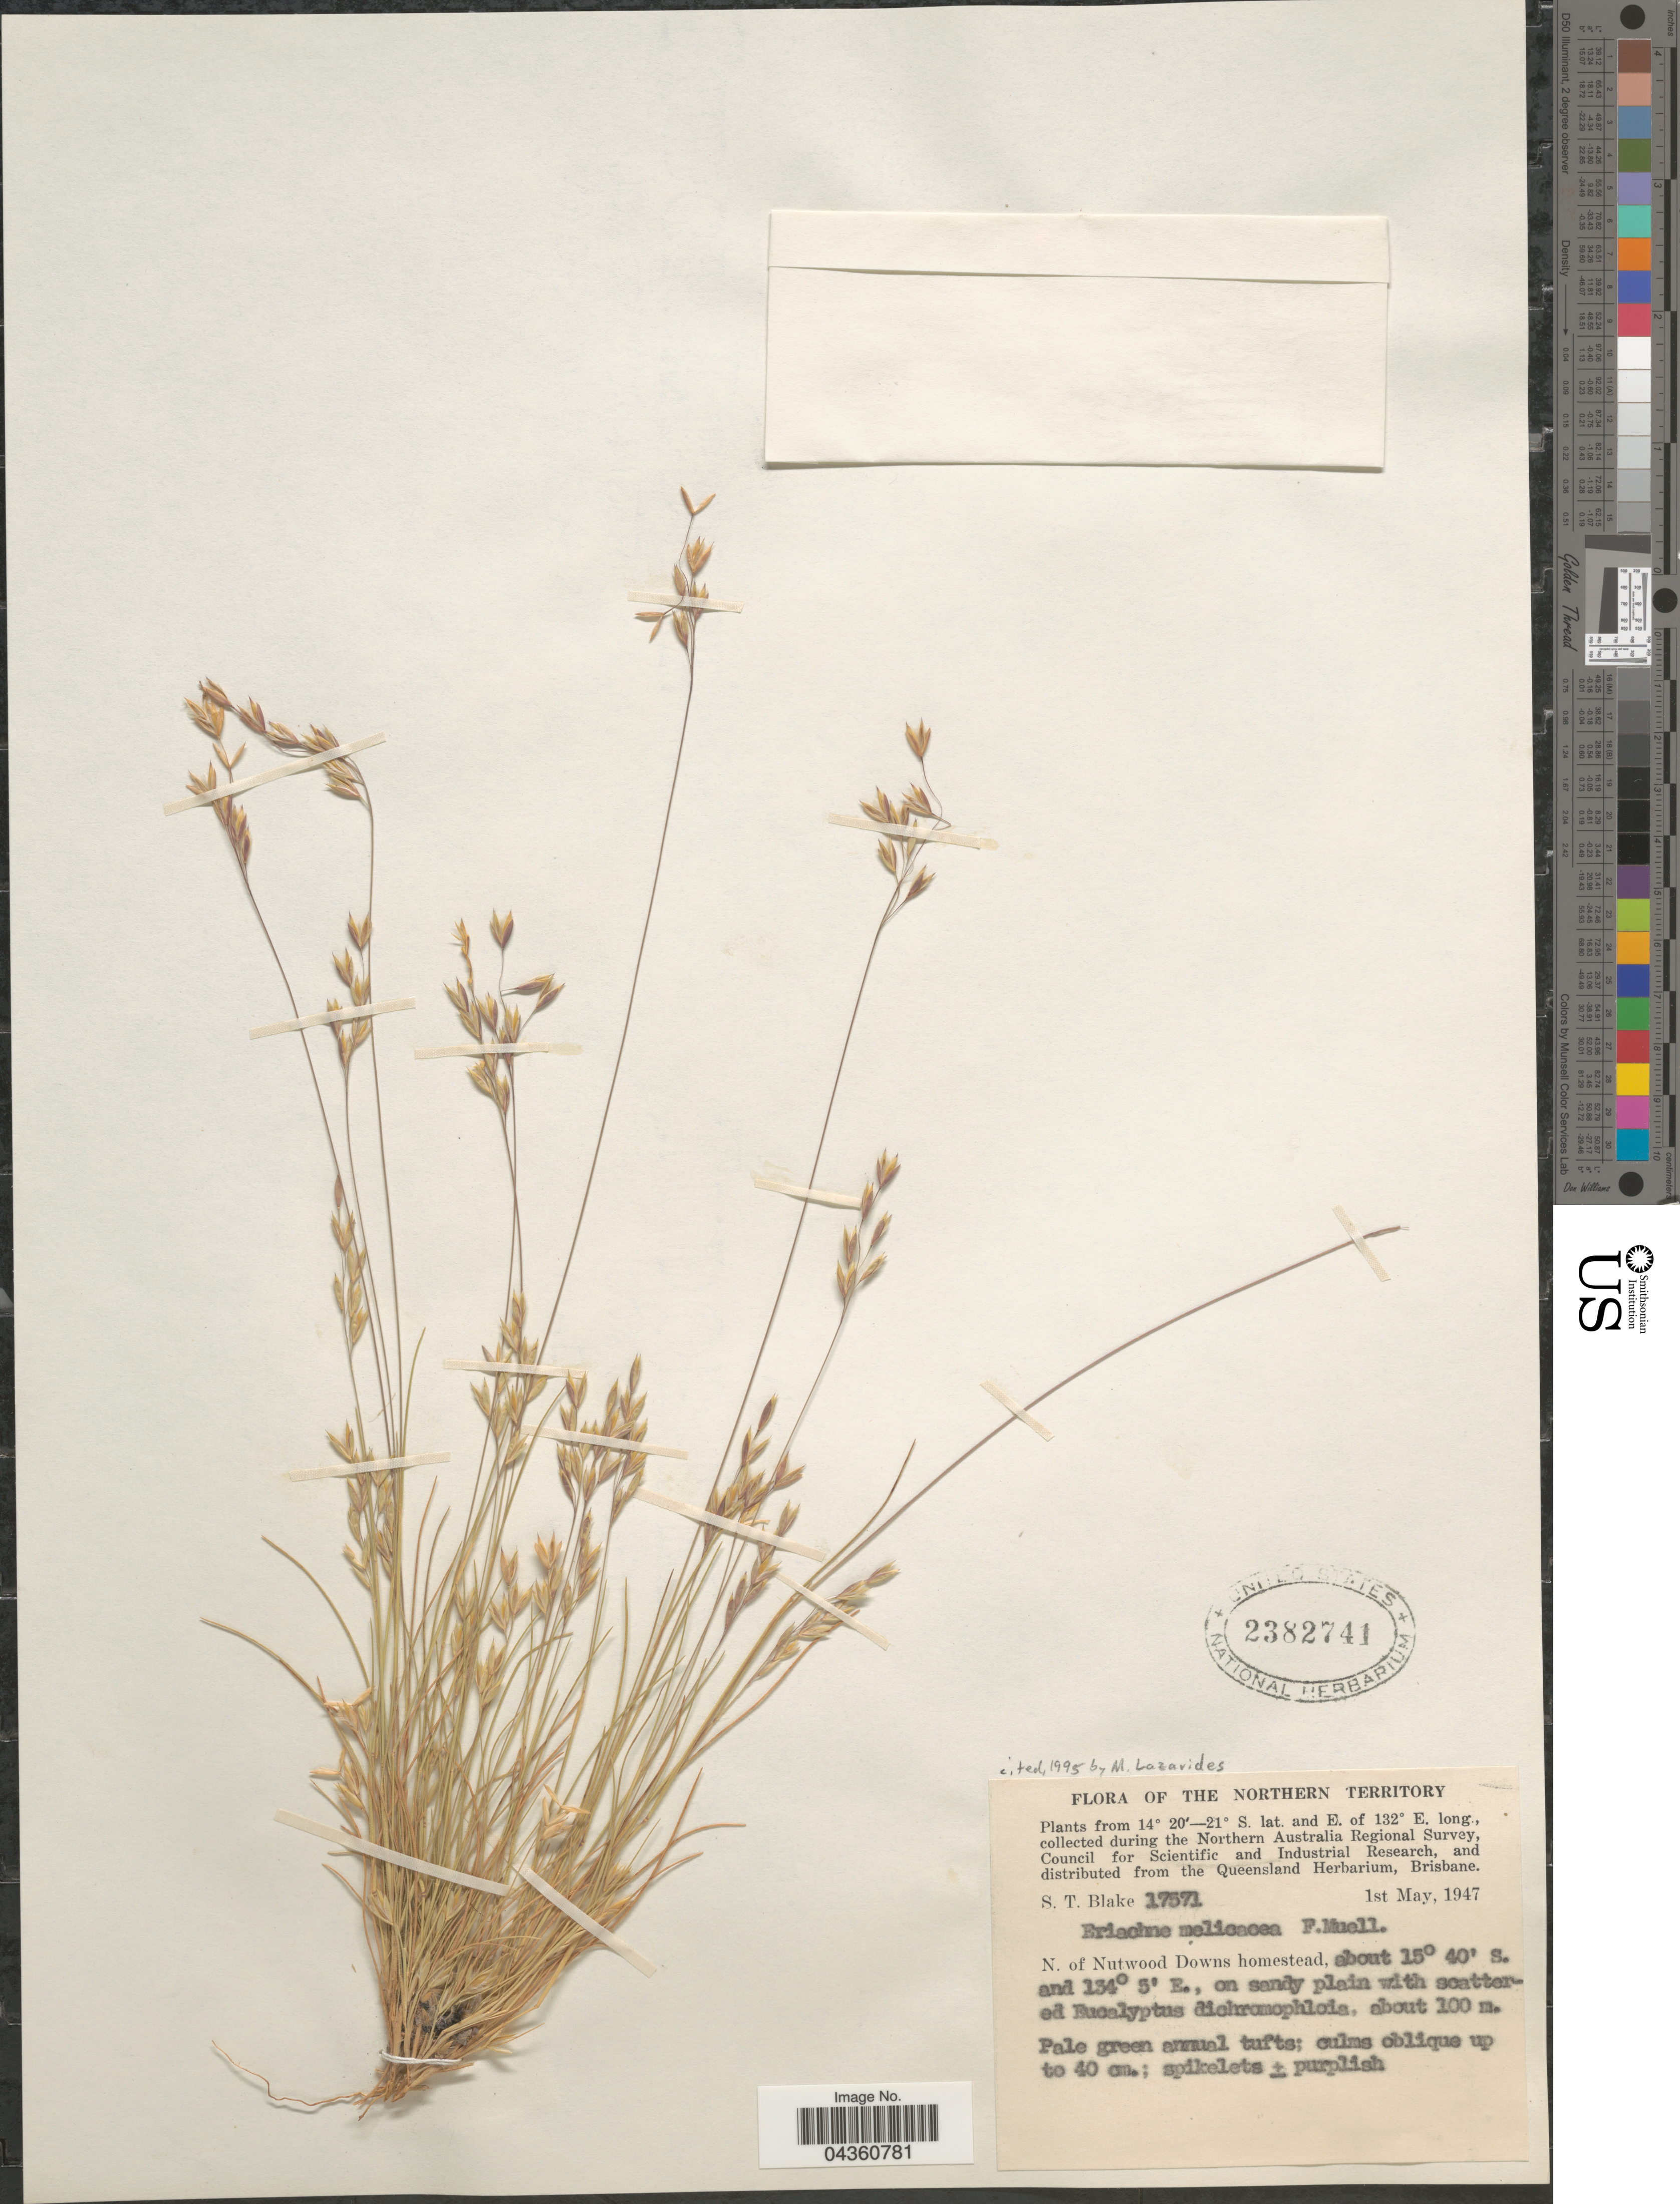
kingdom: Plantae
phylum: Tracheophyta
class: Liliopsida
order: Poales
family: Poaceae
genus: Eriachne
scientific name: Eriachne melicacea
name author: F. Muell.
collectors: S. T. Blake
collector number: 17571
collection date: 1947-05-01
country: Australia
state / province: Northern Territory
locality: The Northern Australia Regional Survey. N. of Nutwood Downs homestead.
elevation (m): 100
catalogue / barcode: US 2382741